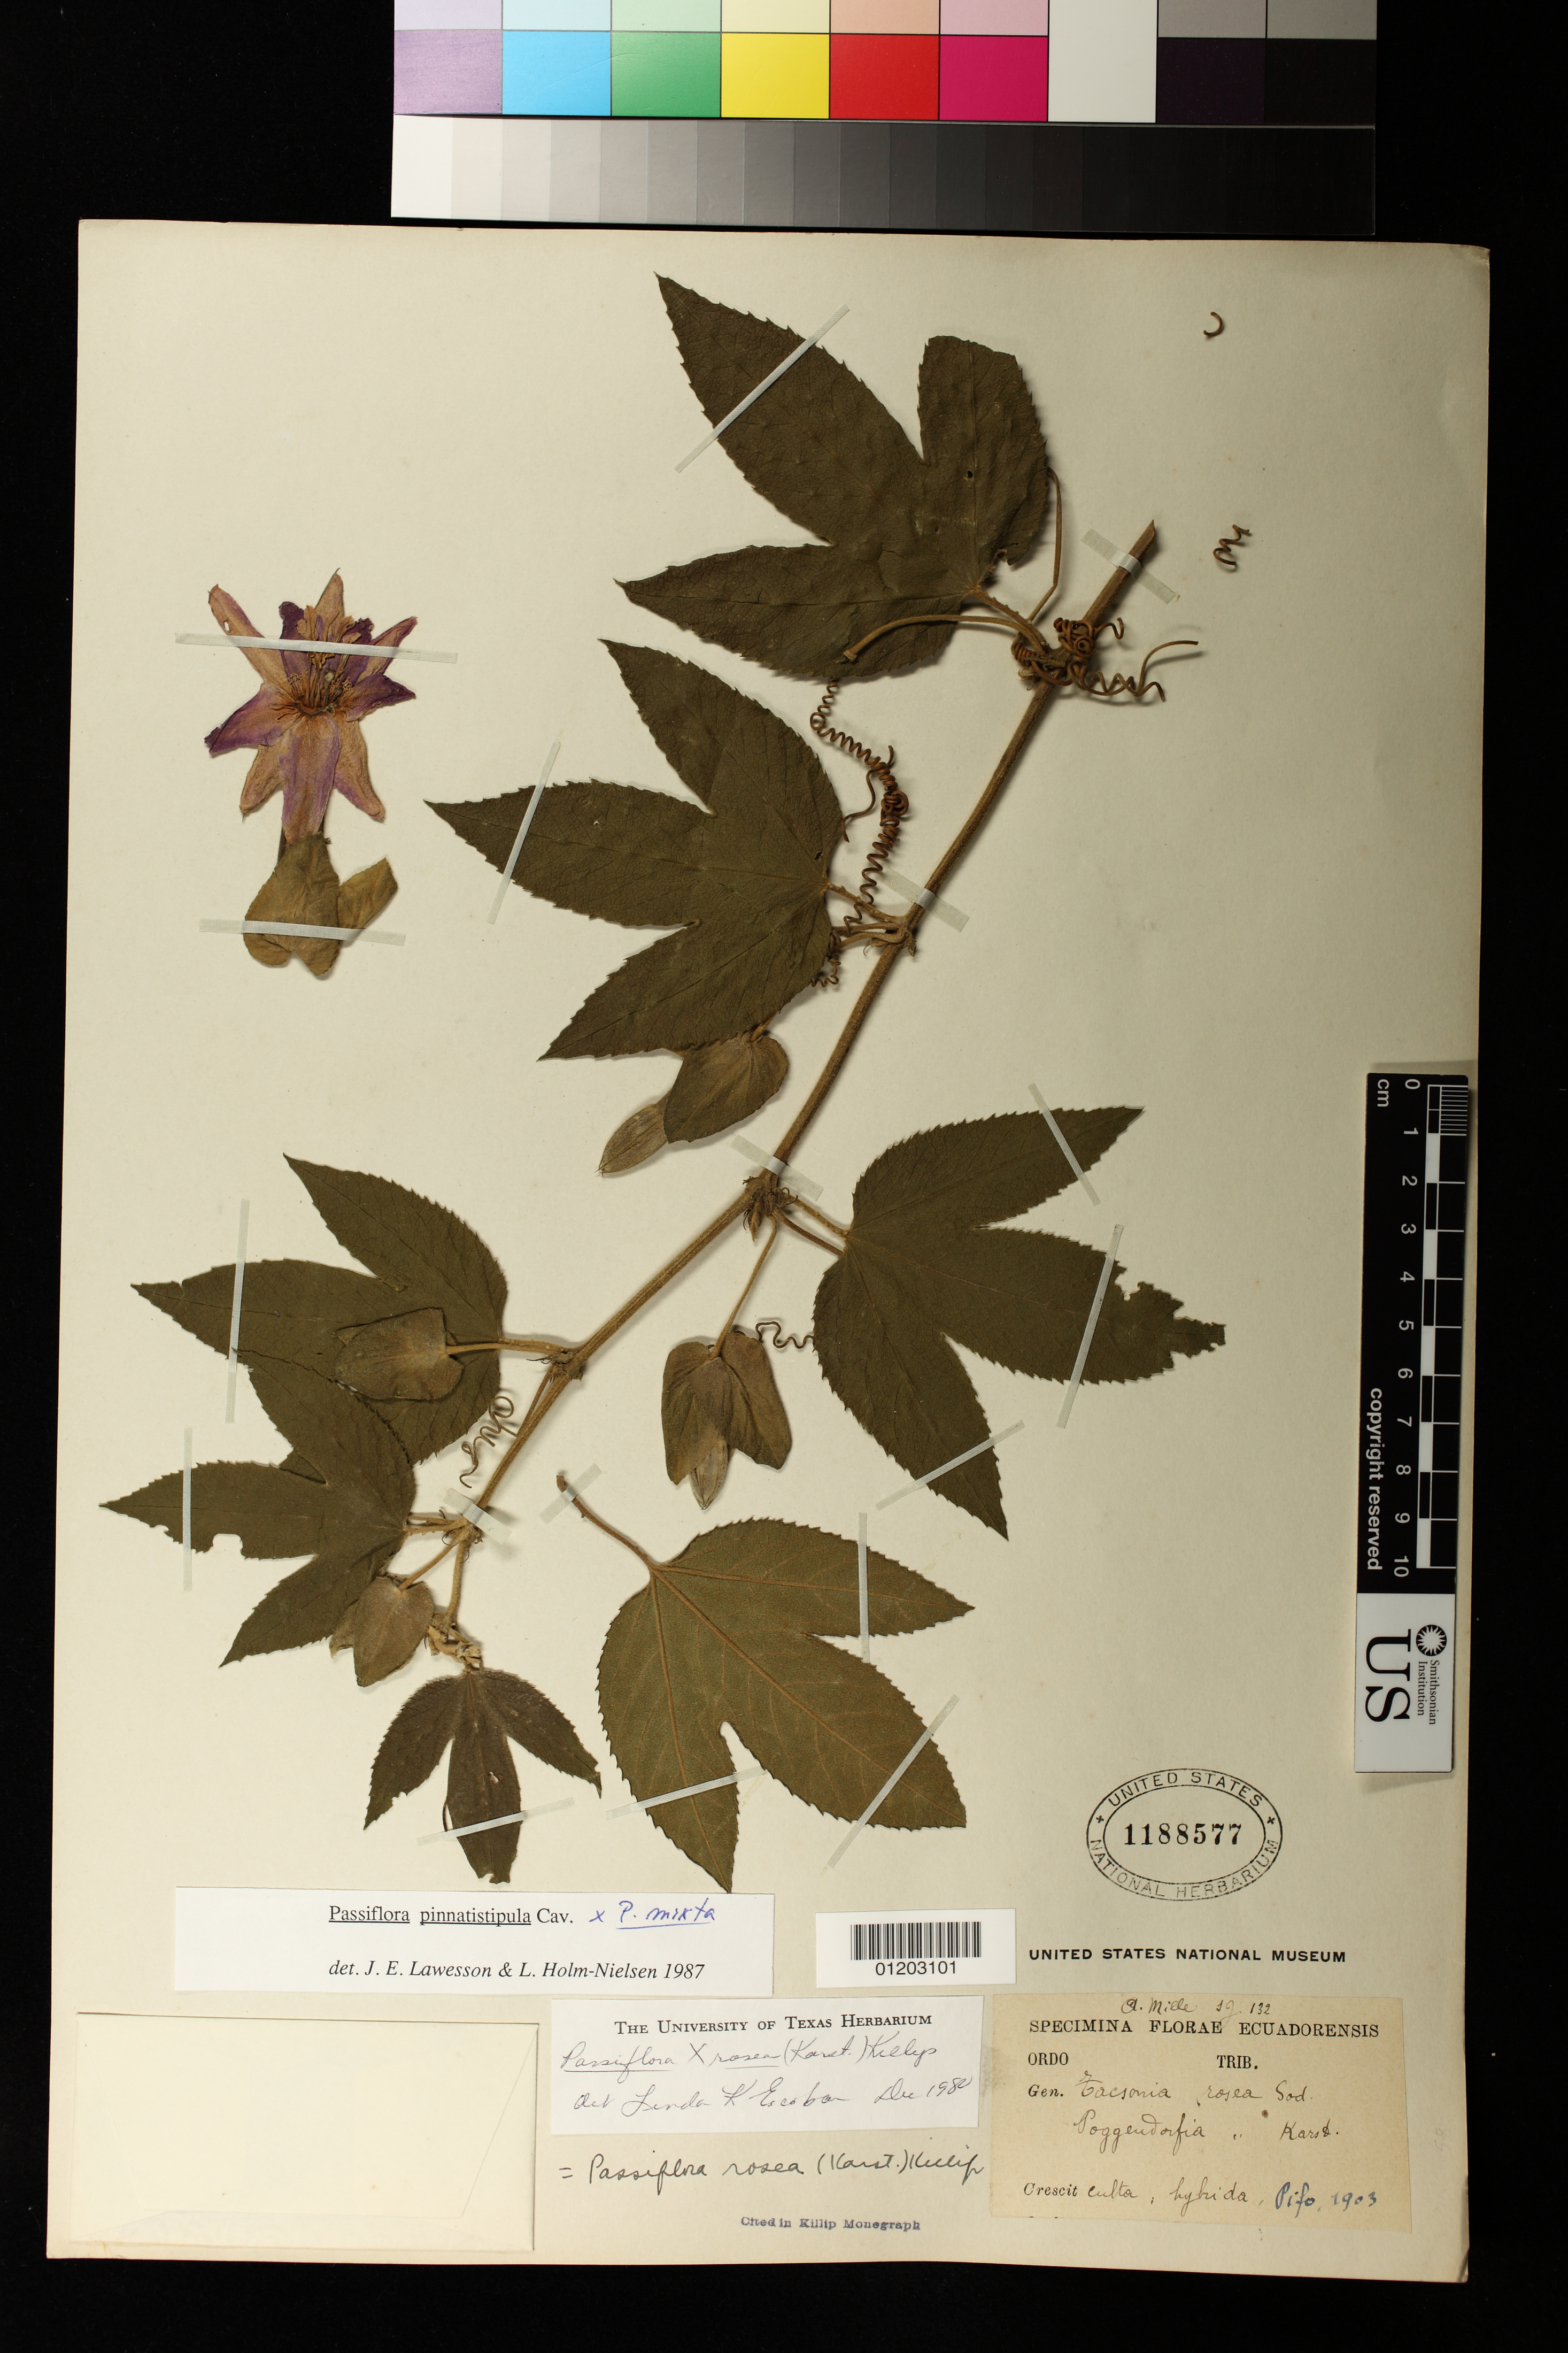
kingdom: Plantae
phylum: Tracheophyta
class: Magnoliopsida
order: Malpighiales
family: Passifloraceae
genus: Passiflora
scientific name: Passiflora x rosea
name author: (H. Karst.) Killip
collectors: A. Mille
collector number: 132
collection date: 1903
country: Ecuador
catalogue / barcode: US 1188577